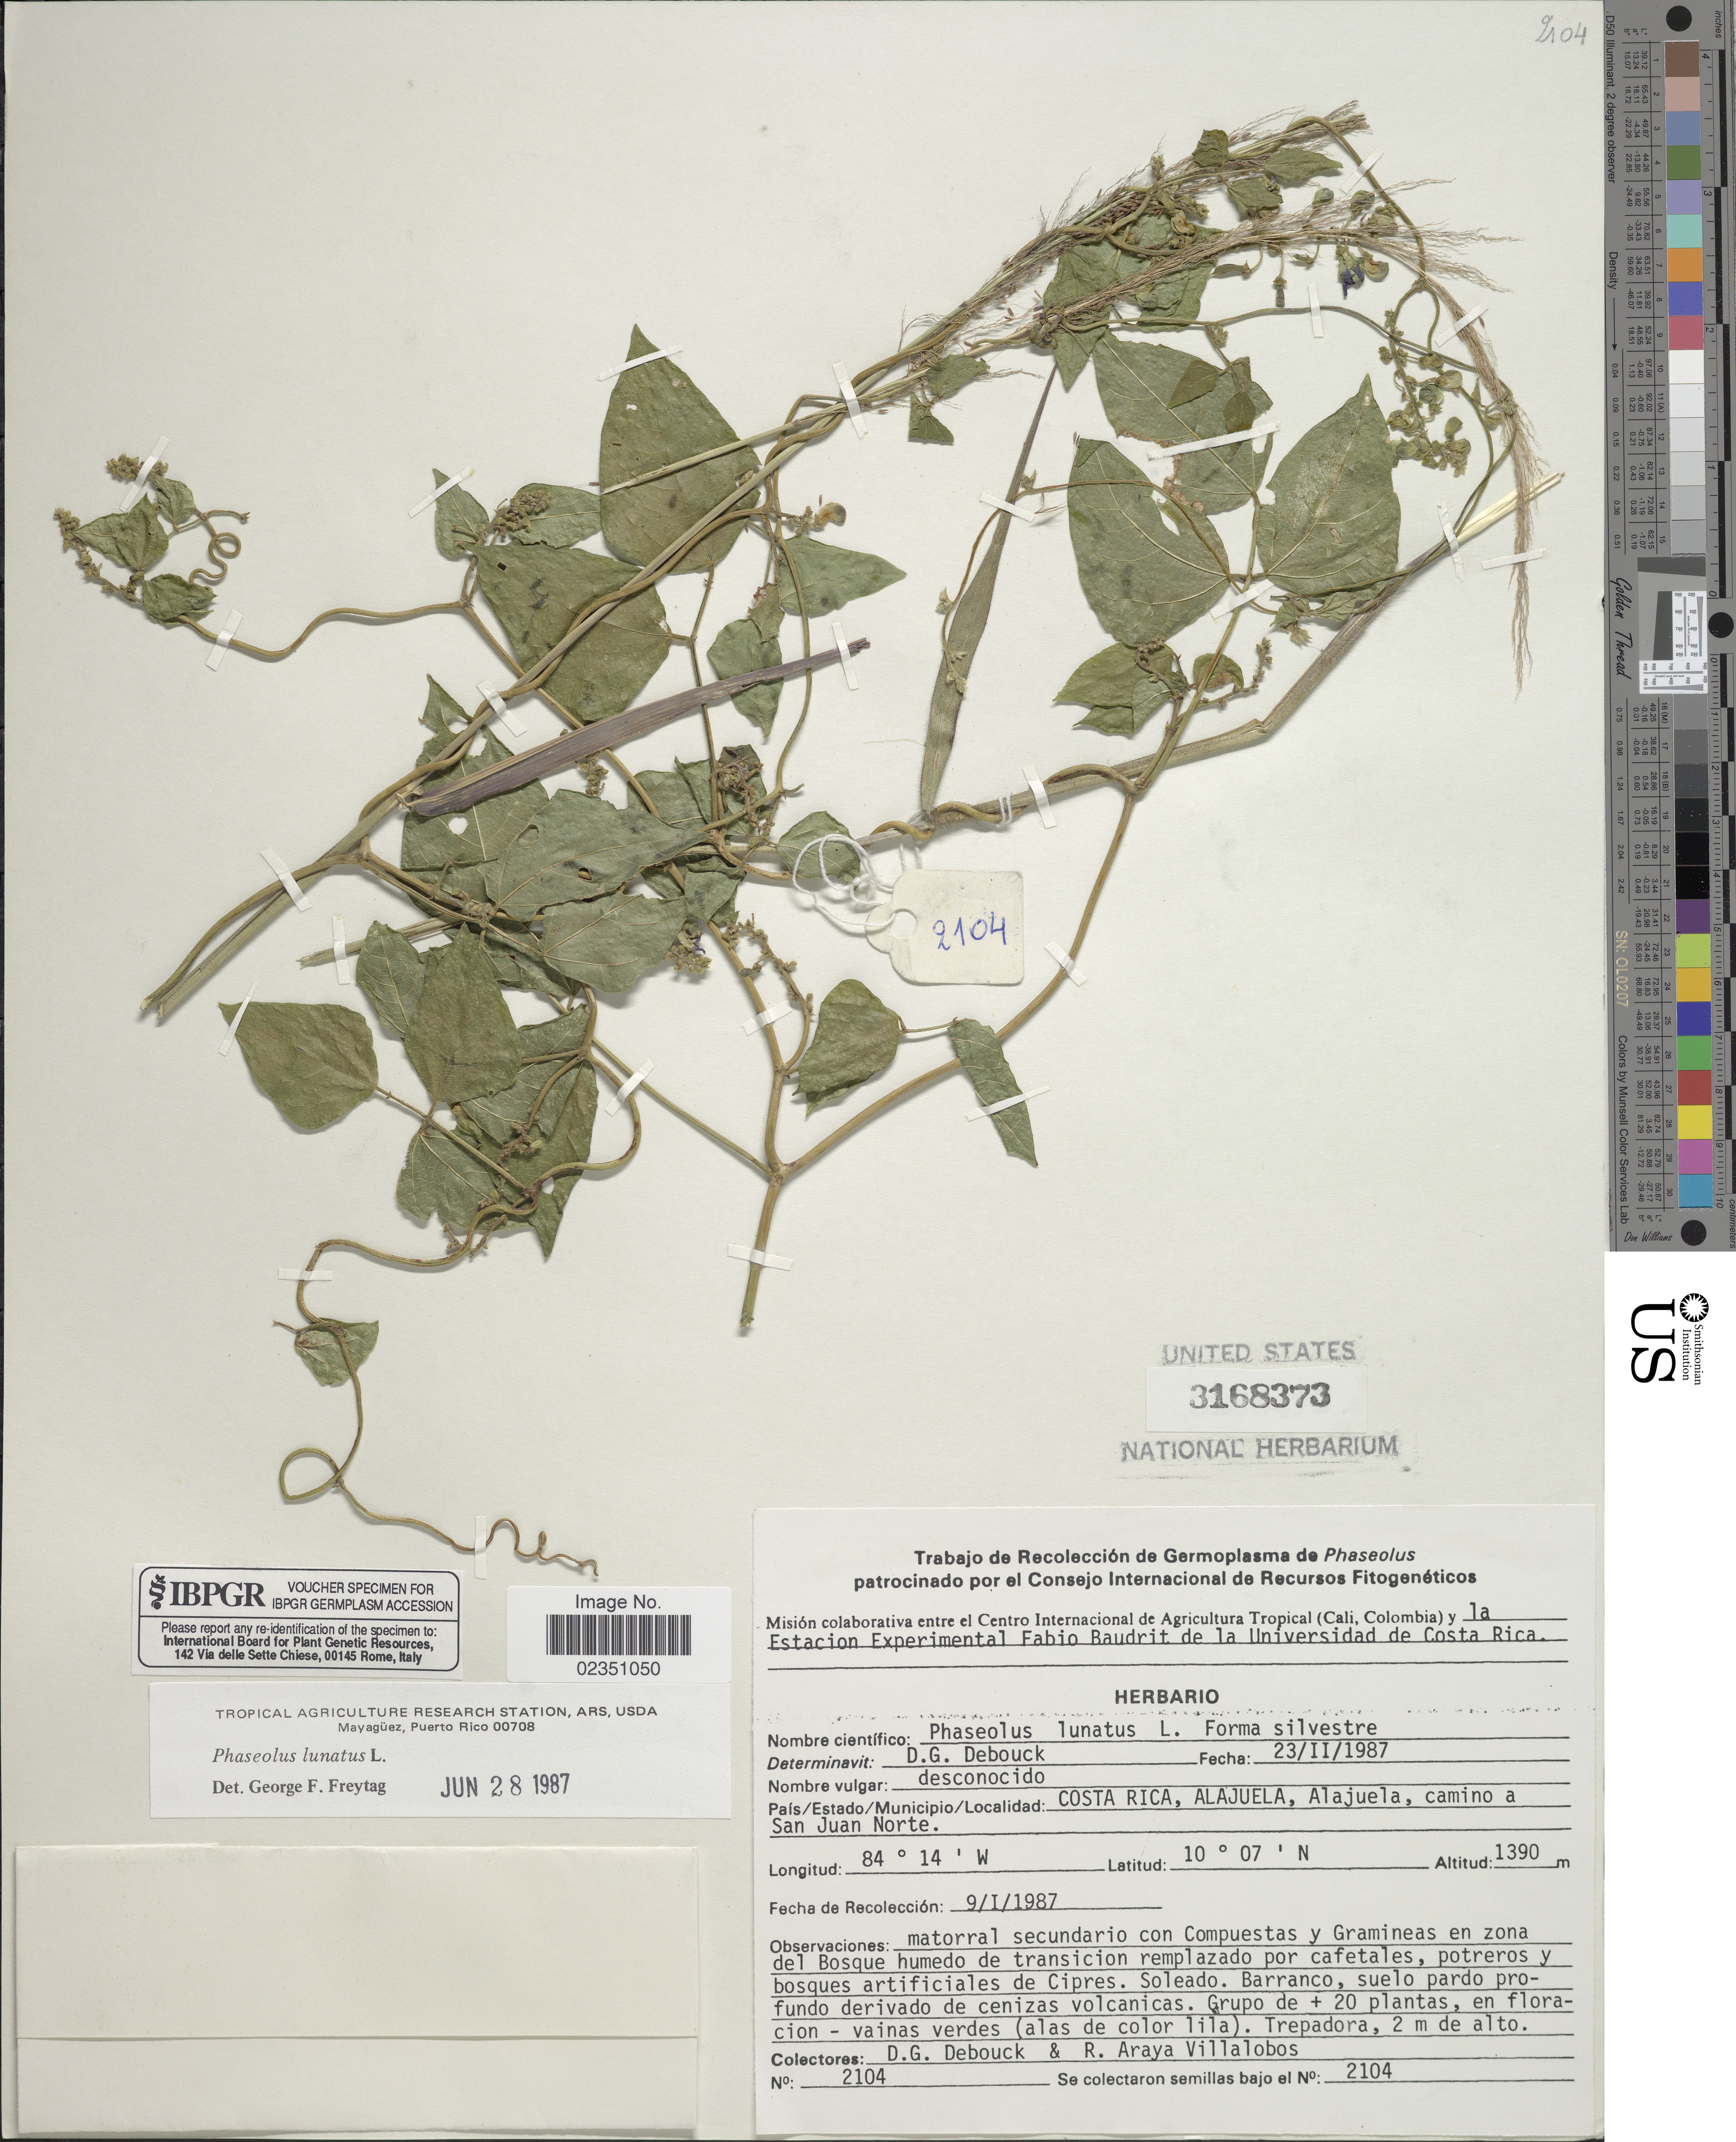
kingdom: Plantae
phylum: Tracheophyta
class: Magnoliopsida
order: Fabales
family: Fabaceae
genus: Phaseolus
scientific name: Phaseolus lunatus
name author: L.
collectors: D. Debouck & R. Araya Villalobos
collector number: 2104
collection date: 1987-01-09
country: Costa Rica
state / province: Alajuela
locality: Alajuela, camino a San Juan Norte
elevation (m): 1390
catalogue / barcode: US 3168373